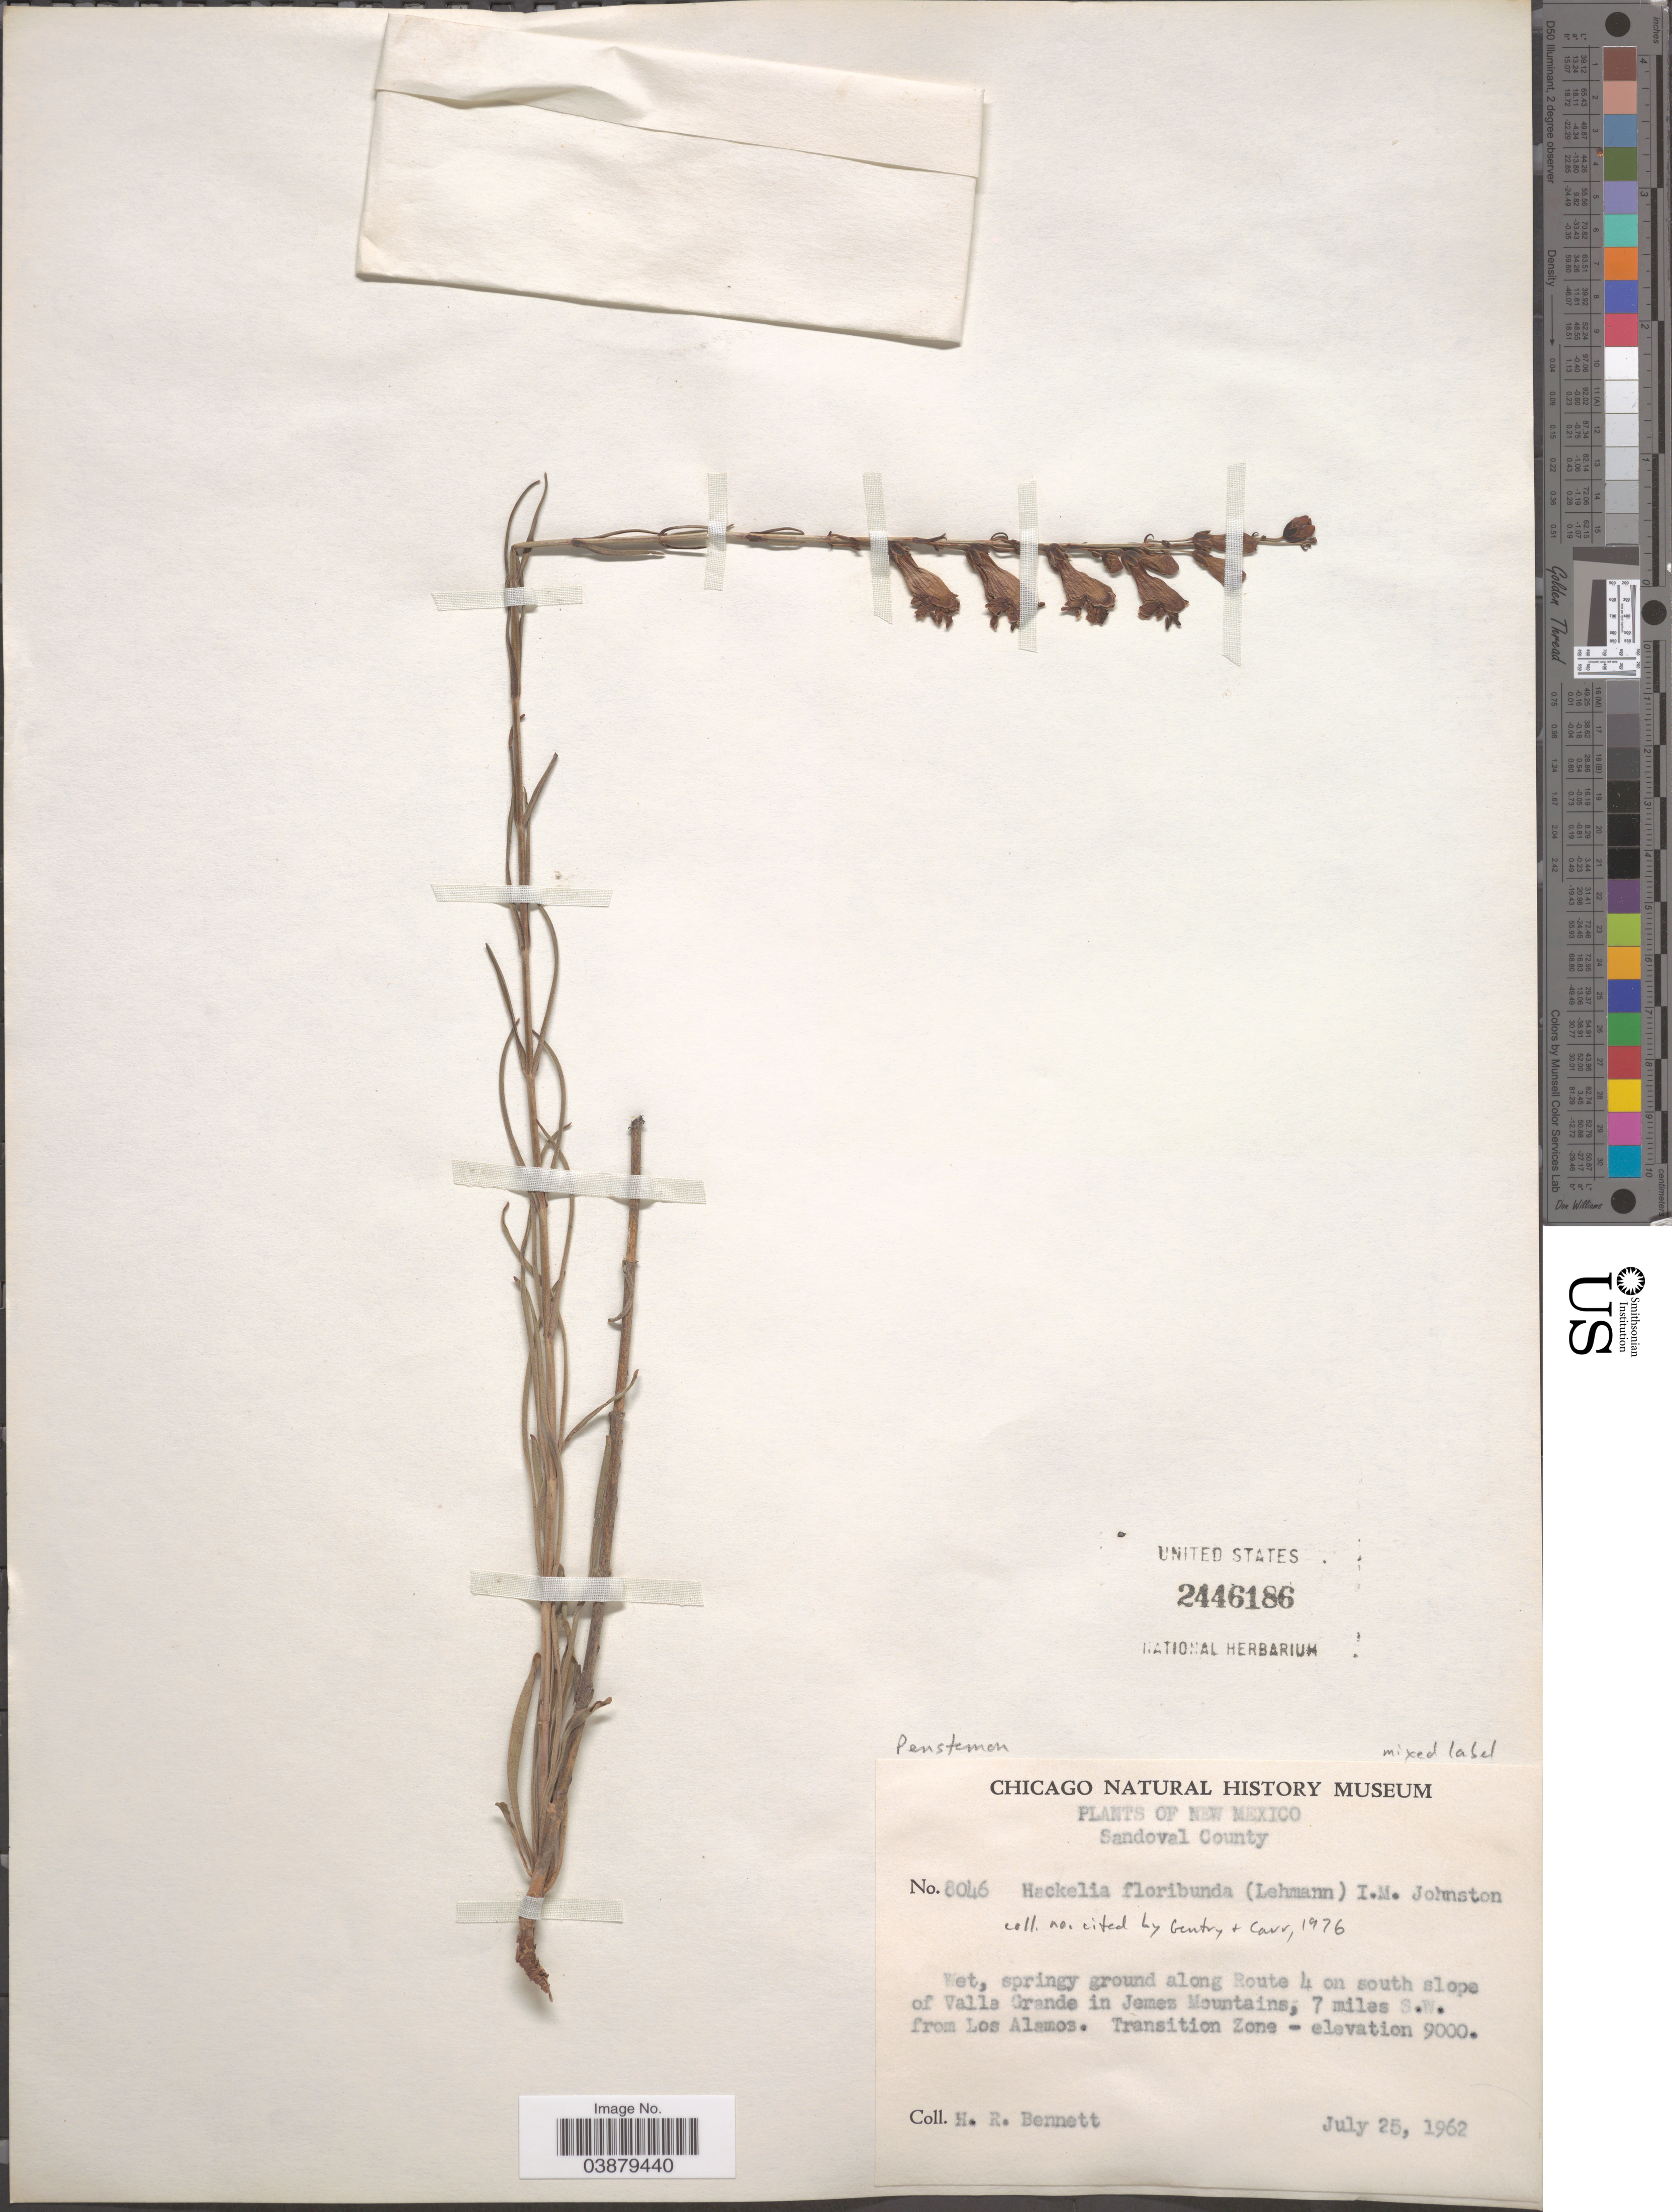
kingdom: Plantae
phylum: Tracheophyta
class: Magnoliopsida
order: Lamiales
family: Plantaginaceae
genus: Penstemon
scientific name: Penstemon sp.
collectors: H. R. Bennett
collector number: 8046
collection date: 1962-07-25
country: United States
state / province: New Mexico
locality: Sandoval County. Wet, springy ground along Route 4 on south slope of Valle Grande in Jemez Mountains, 7 miles S.W. from Los Alamos. Transition Zone.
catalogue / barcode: US 2446186